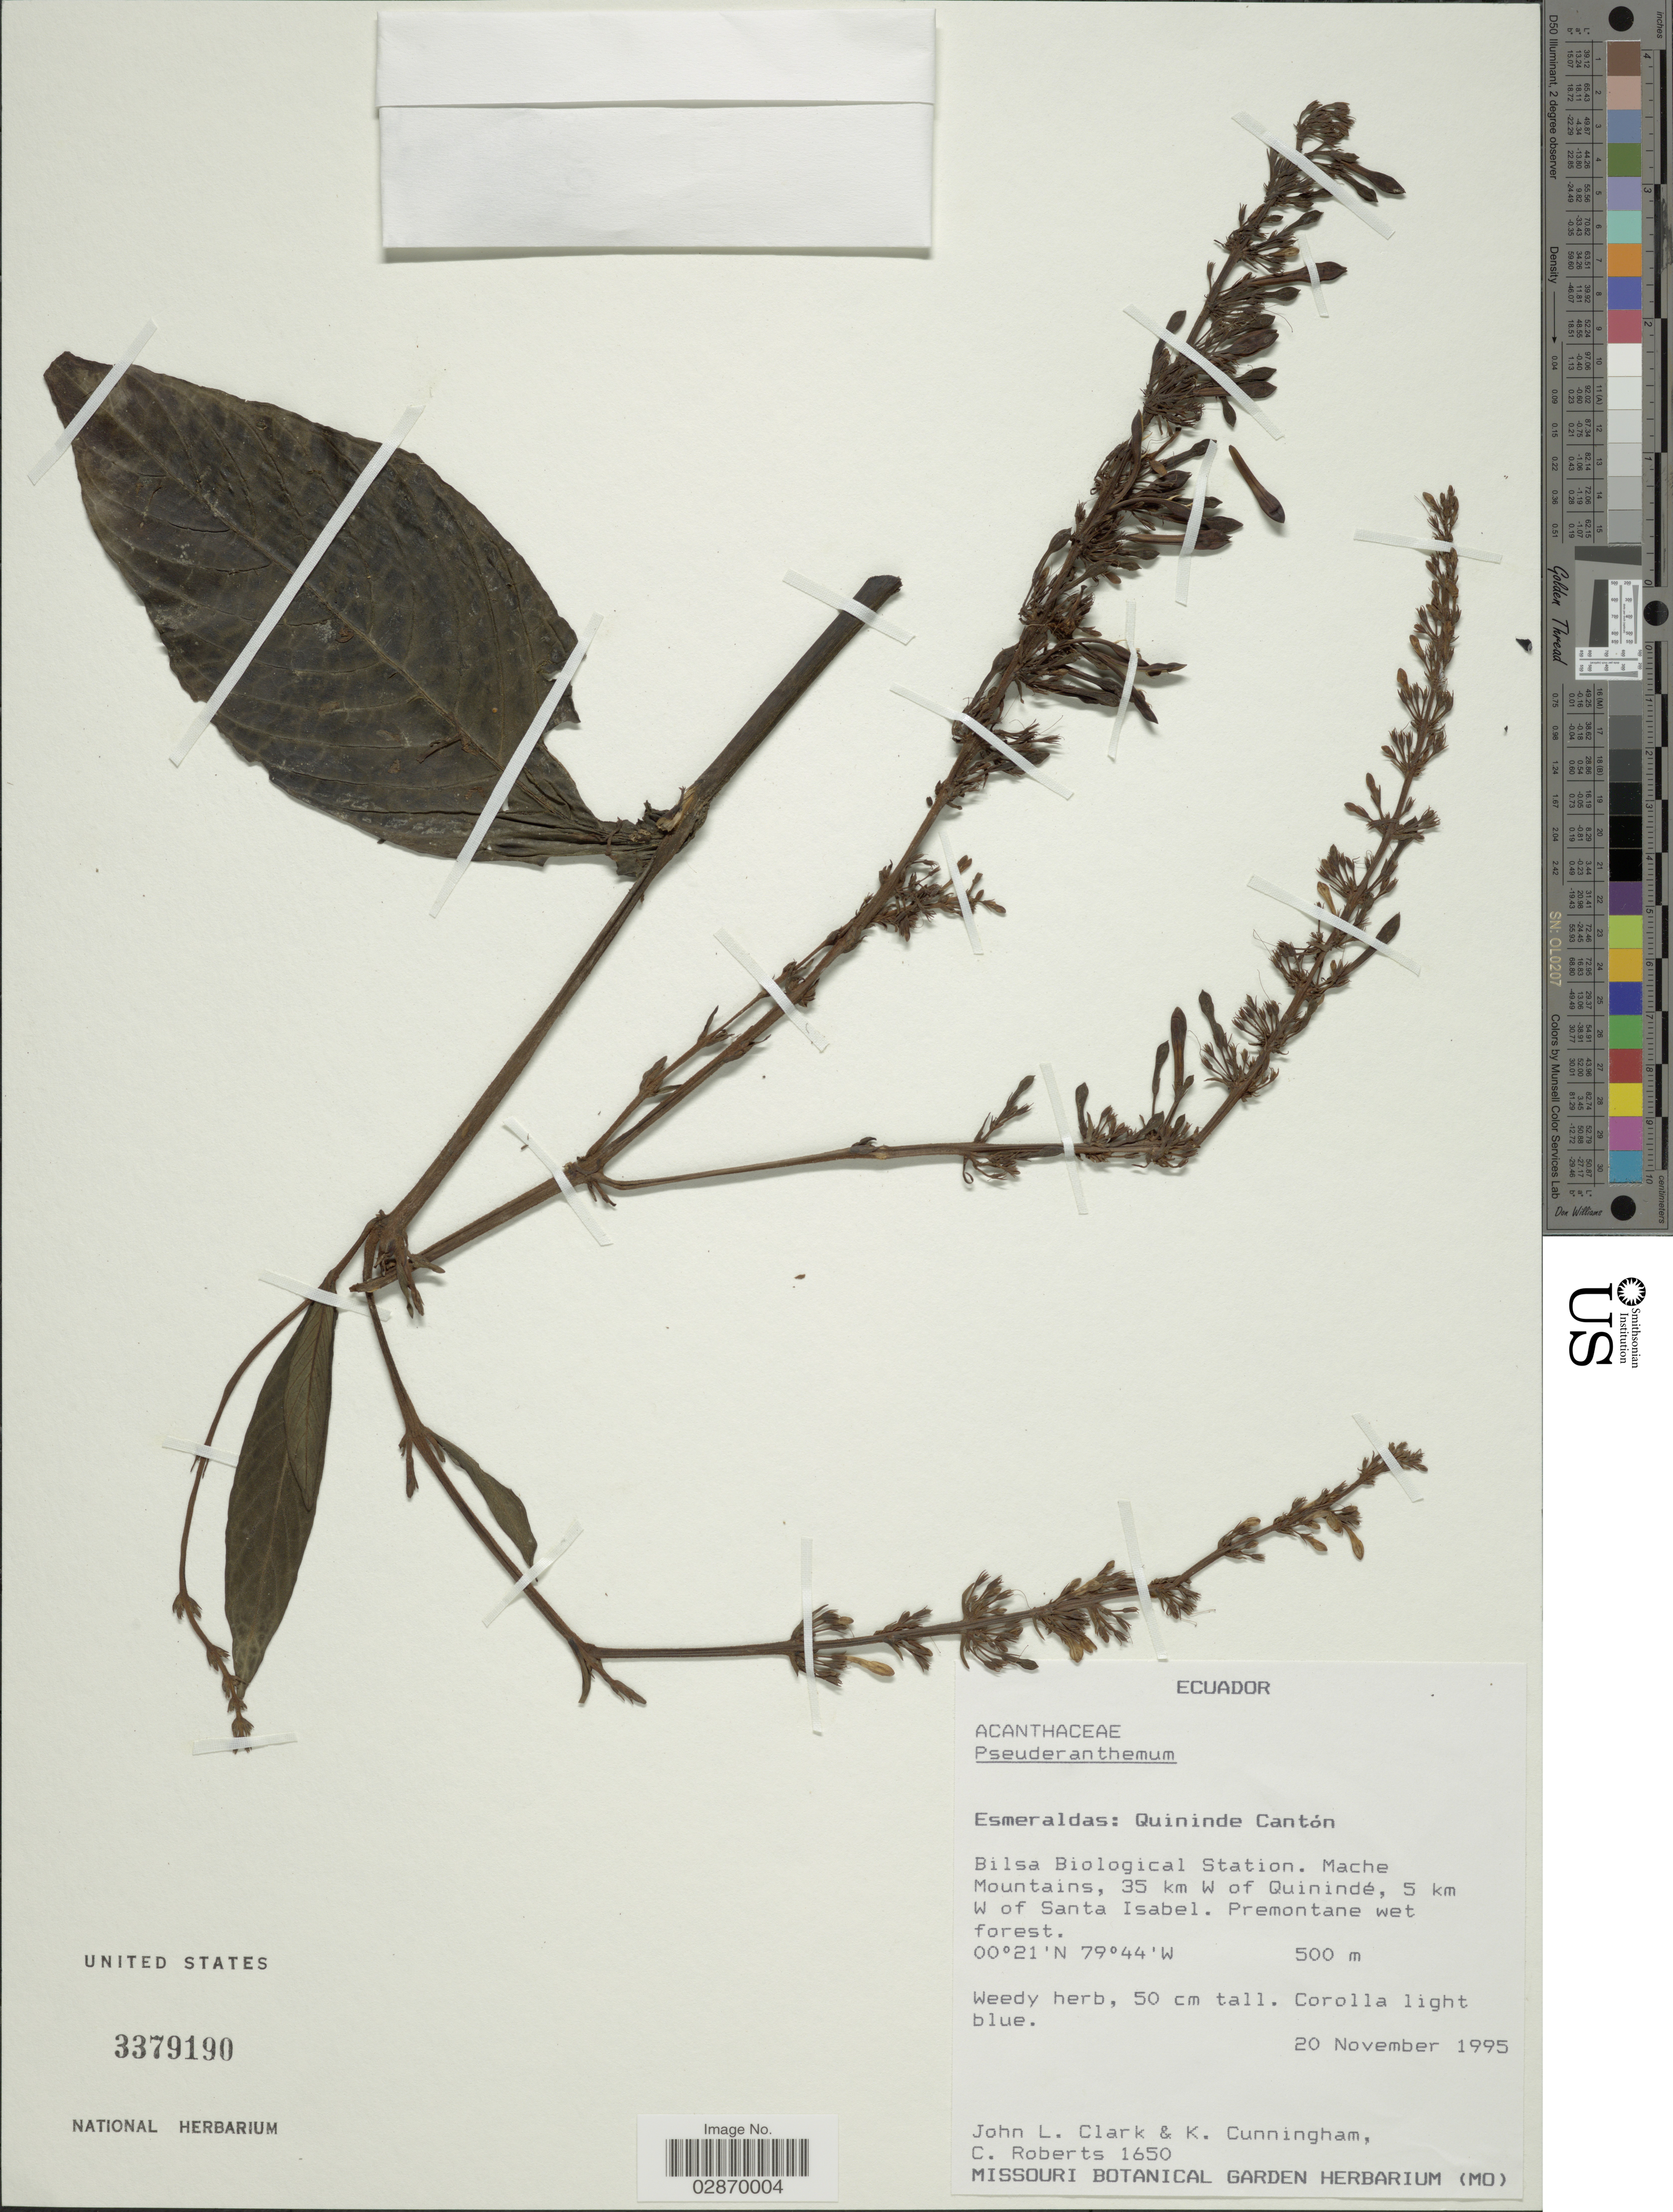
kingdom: Plantae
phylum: Tracheophyta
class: Magnoliopsida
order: Lamiales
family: Acanthaceae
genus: Pseuderanthemum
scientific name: Pseuderanthemum hookerianum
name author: (Nees) V.M. Baum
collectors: J. L. Clark, K. Cunningham & C. Roberts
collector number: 1650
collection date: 1995-11-20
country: Ecuador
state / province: Esmeraldas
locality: Quininde Cantón, Bilsa Biological Station, Mache Mountains, 35 km W of Quinindé, 5 km W of Santa Isabel.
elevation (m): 500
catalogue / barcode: US 3379190